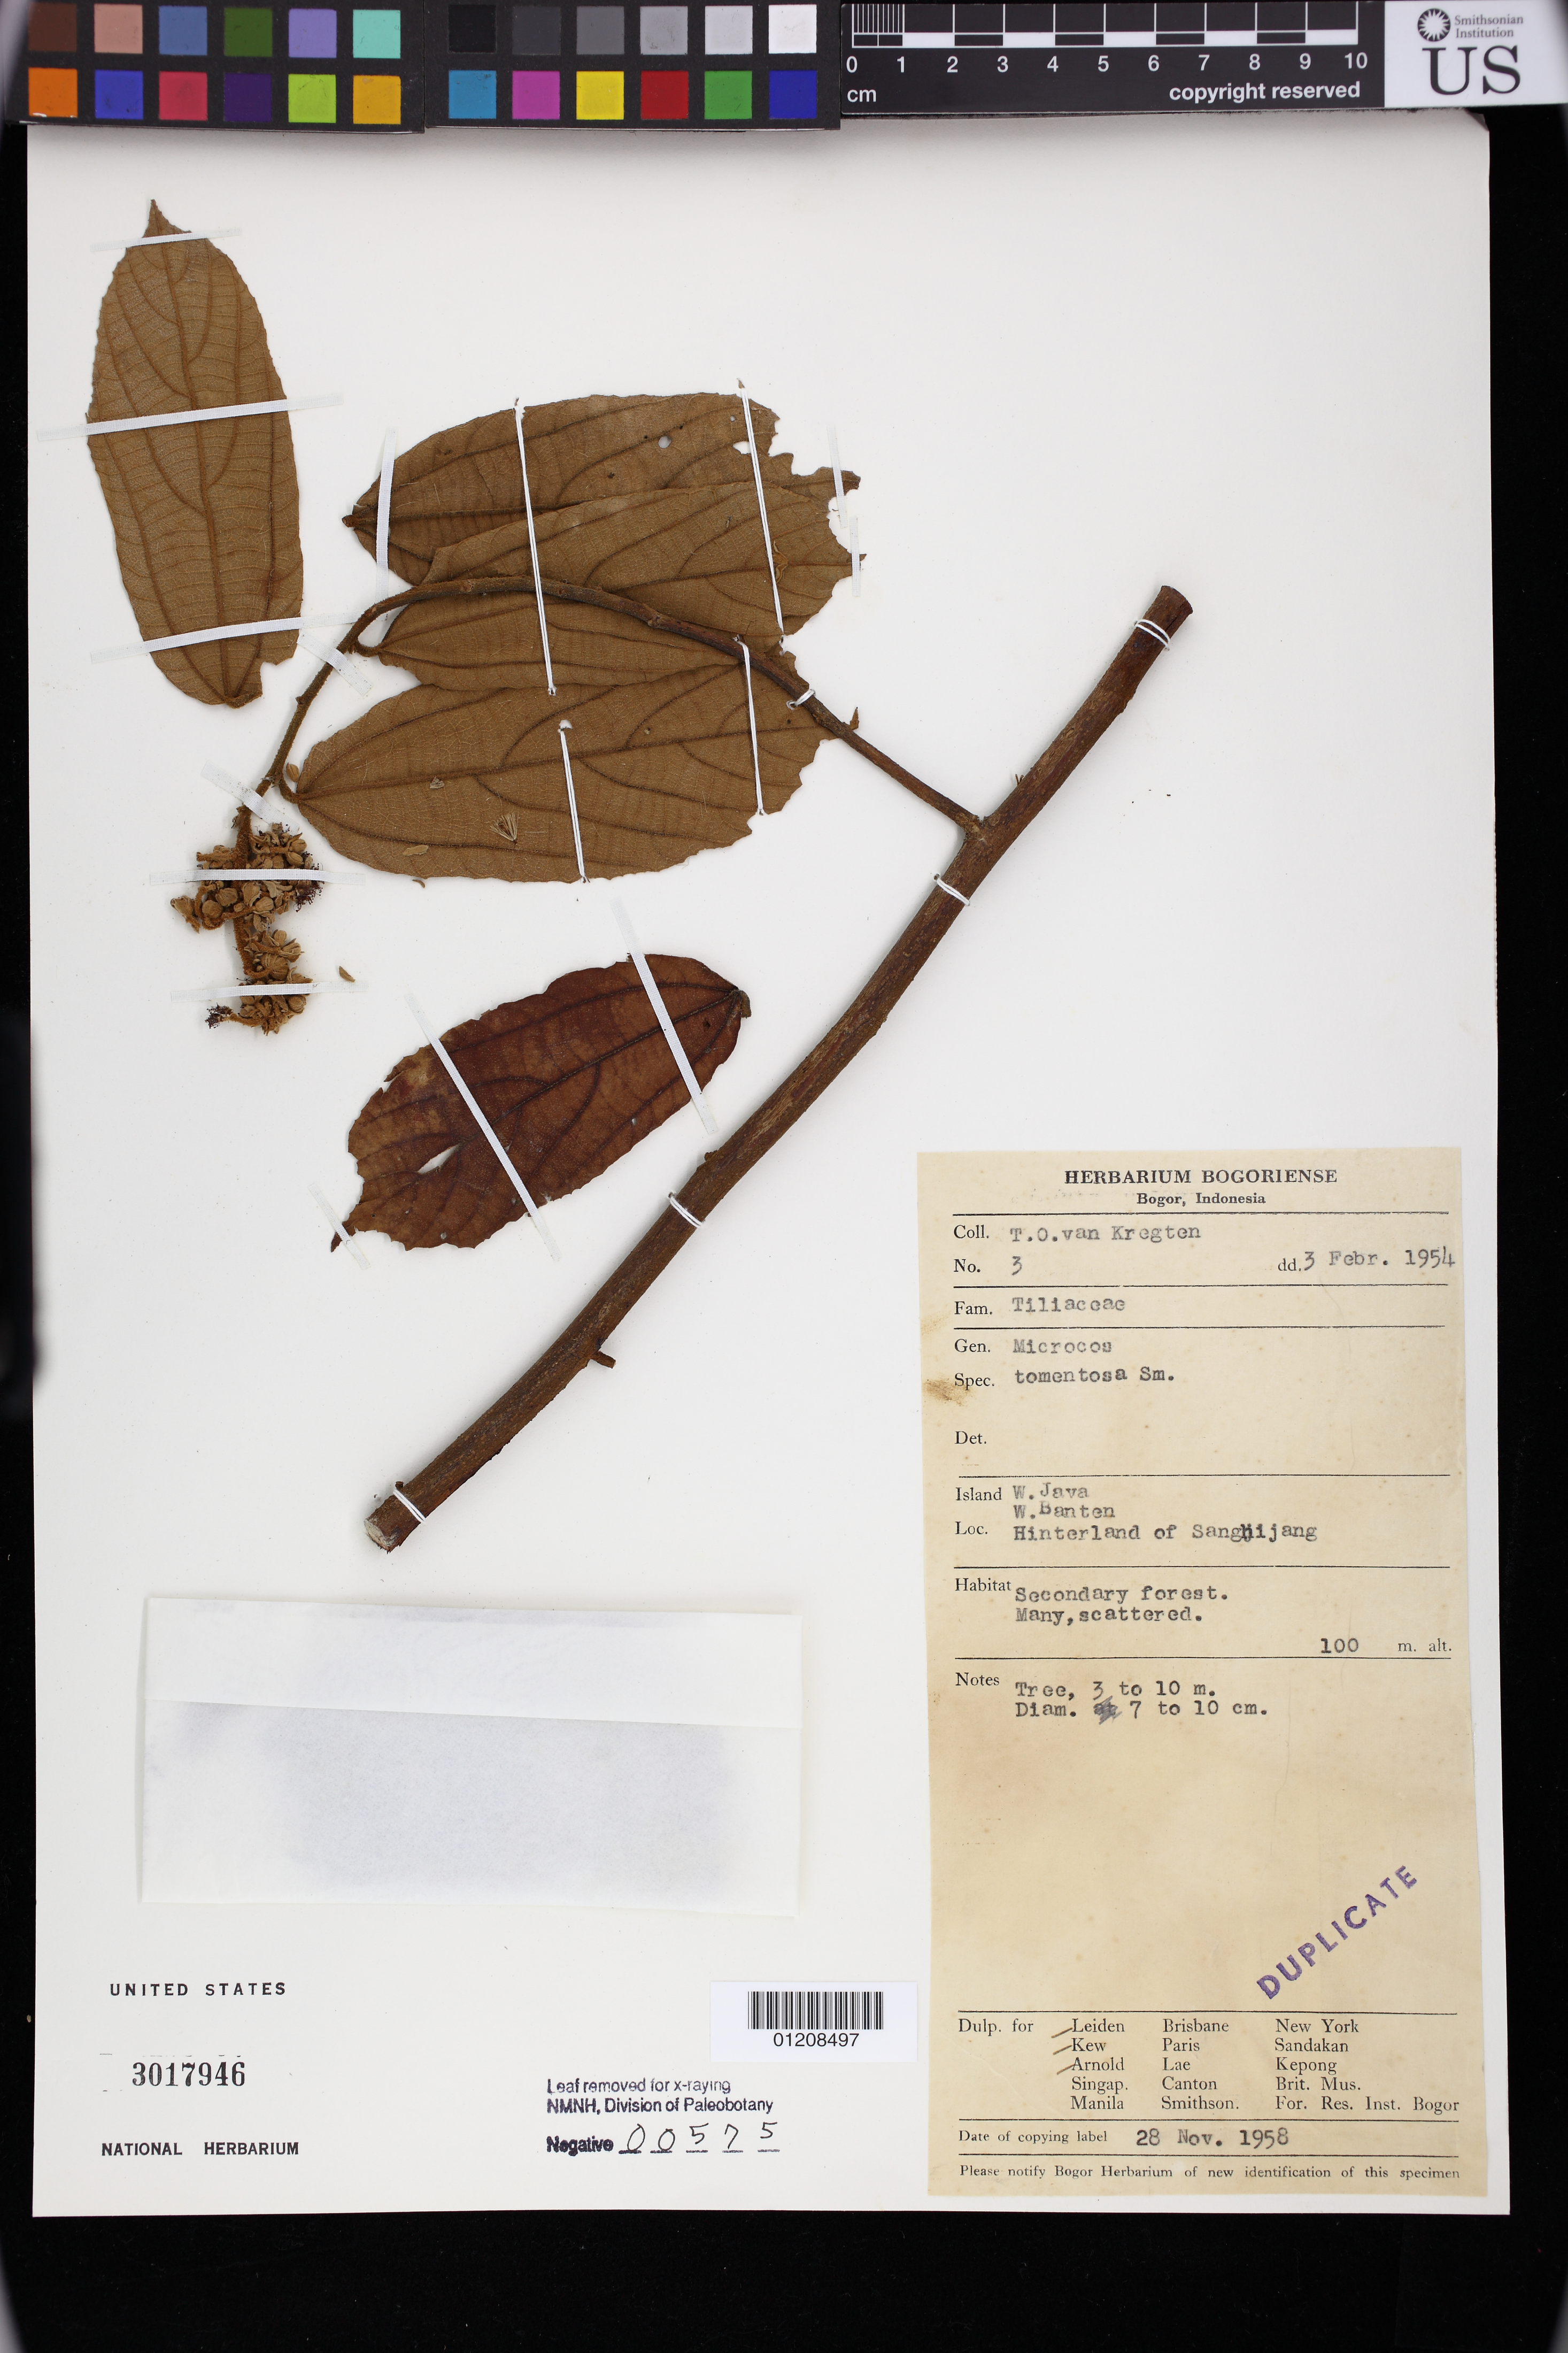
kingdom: Plantae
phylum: Tracheophyta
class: Magnoliopsida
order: Malvales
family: Malvaceae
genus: Microcos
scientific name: Microcos tomentosa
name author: Sm.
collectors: T. van Kregten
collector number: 3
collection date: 1954-02-03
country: Indonesia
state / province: Java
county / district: Banten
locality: Island W. Java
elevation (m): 100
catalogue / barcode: US 3017946